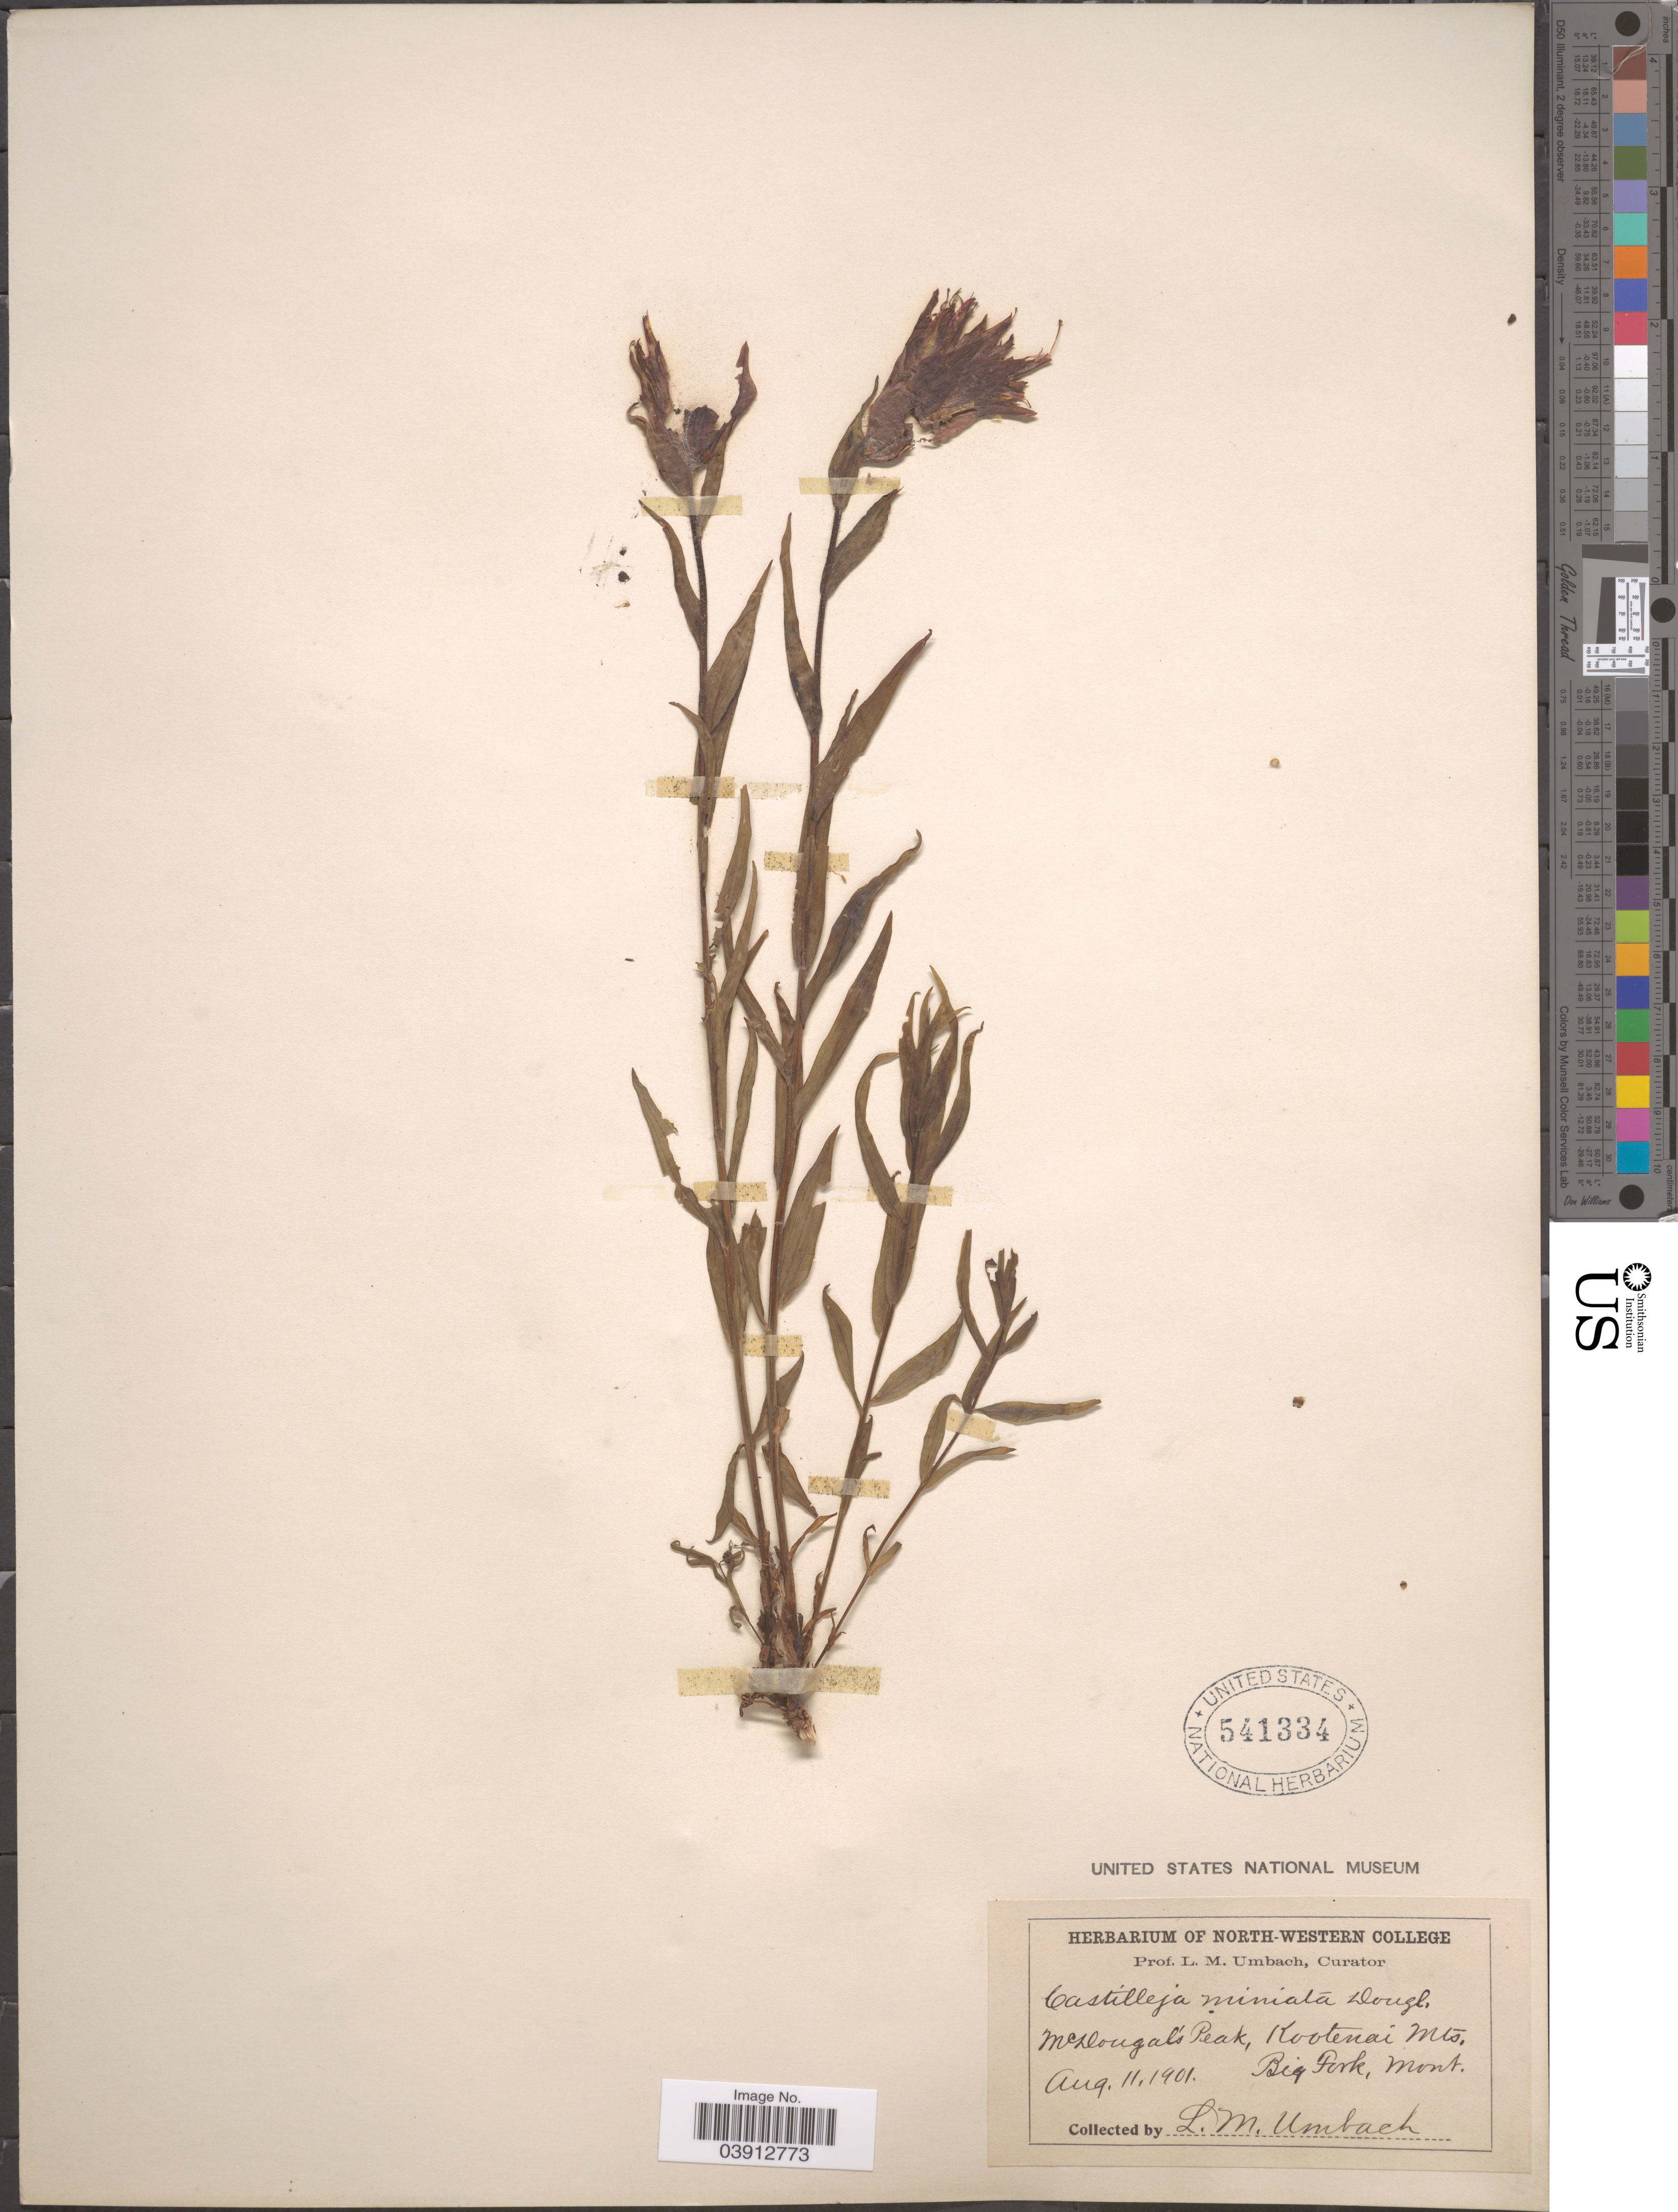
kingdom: Plantae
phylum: Tracheophyta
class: Magnoliopsida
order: Lamiales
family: Orobanchaceae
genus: Castilleja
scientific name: Castilleja miniata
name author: Douglas ex Hook.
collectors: L. M. Umbach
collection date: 1901-08-11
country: United States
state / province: Montana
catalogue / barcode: US 541334